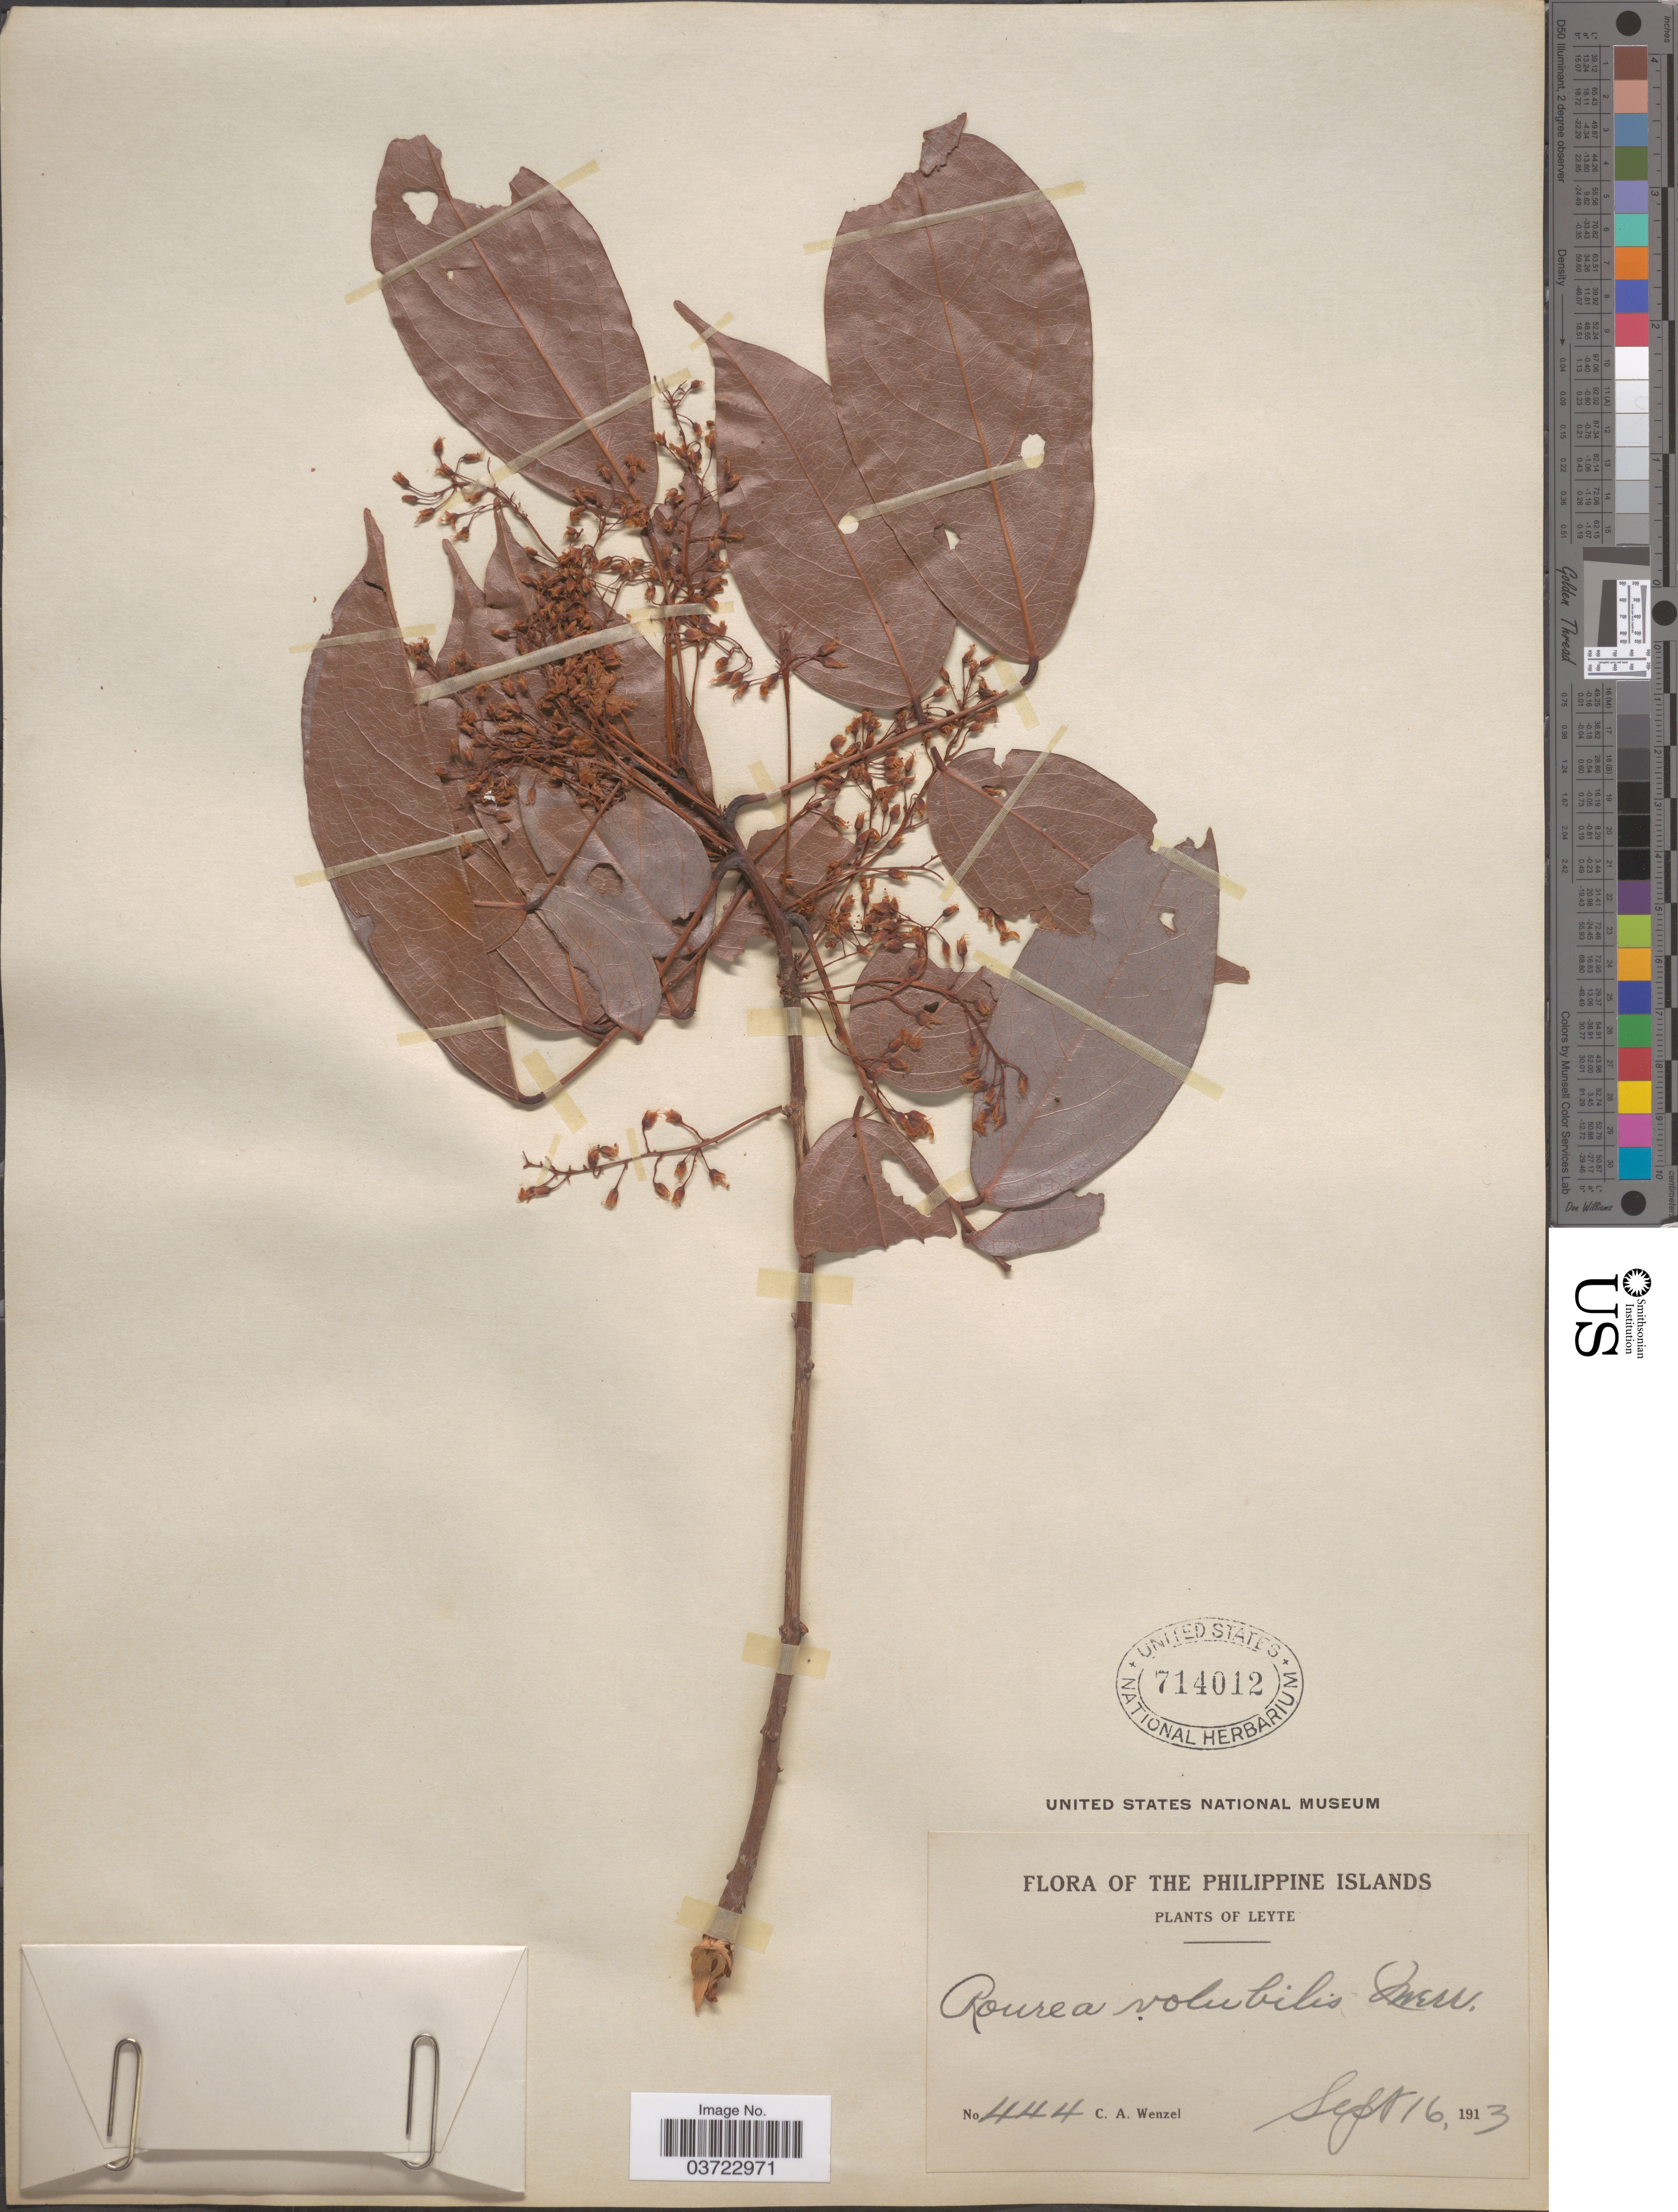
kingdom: Plantae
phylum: Tracheophyta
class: Magnoliopsida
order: Oxalidales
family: Connaraceae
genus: Rourea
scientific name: Rourea volubilis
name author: Merr.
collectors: C. Wenzel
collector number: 444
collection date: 1913-09-16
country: Philippines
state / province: Eastern Visayas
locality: The Philippine Islands. Leyte.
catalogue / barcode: US 714012